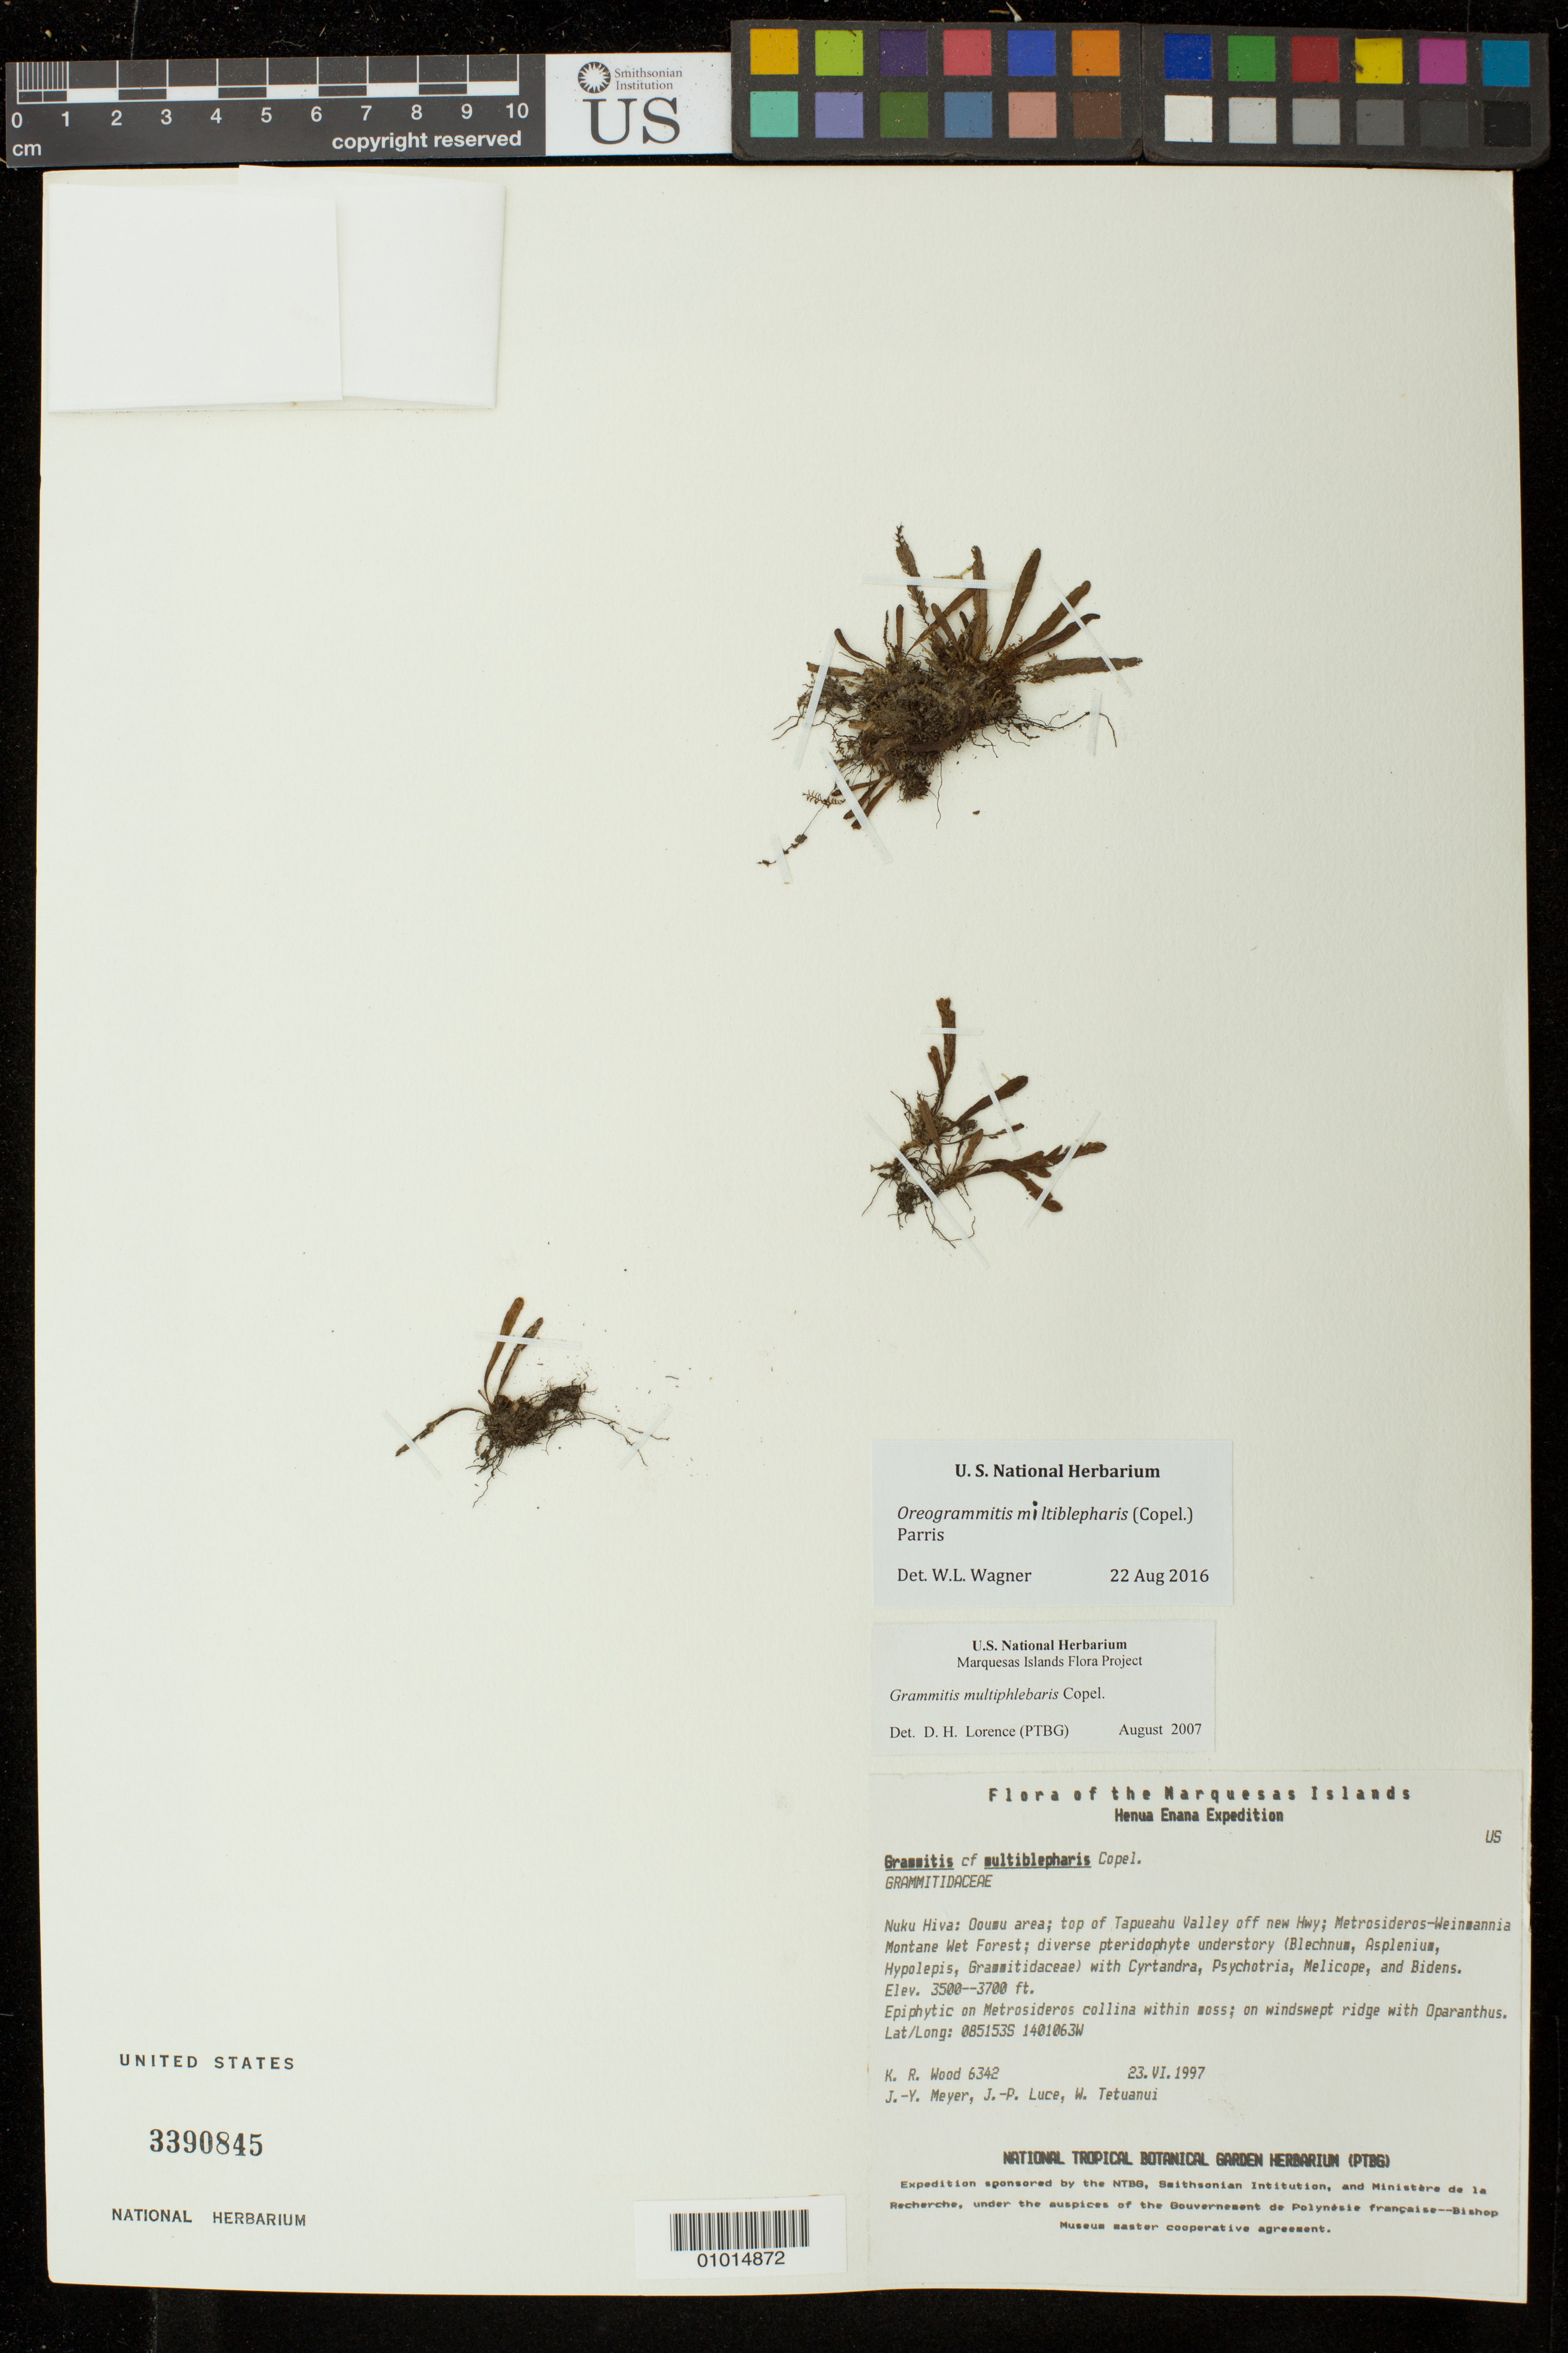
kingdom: Plantae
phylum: Tracheophyta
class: Polypodiopsida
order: Polypodiales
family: Polypodiaceae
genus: Oreogrammitis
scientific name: Oreogrammitis miltiblepharis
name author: (Copel.) Parris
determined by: Lorence, David H., (PTBG), National Tropical Botanical Garden (UNITED STATES)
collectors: K. R. Wood, J.-Y. Meyer, J. Luce & W. Tetuanui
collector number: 6342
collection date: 1997-06-23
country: French Polynesia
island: Nuku Hiva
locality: Ooumu area, top of Tapueahu Valley off new Hwy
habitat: On wind swept ridge, in Metrosideros - Weinmannia montane wet forest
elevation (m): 1067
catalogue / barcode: US 3390845